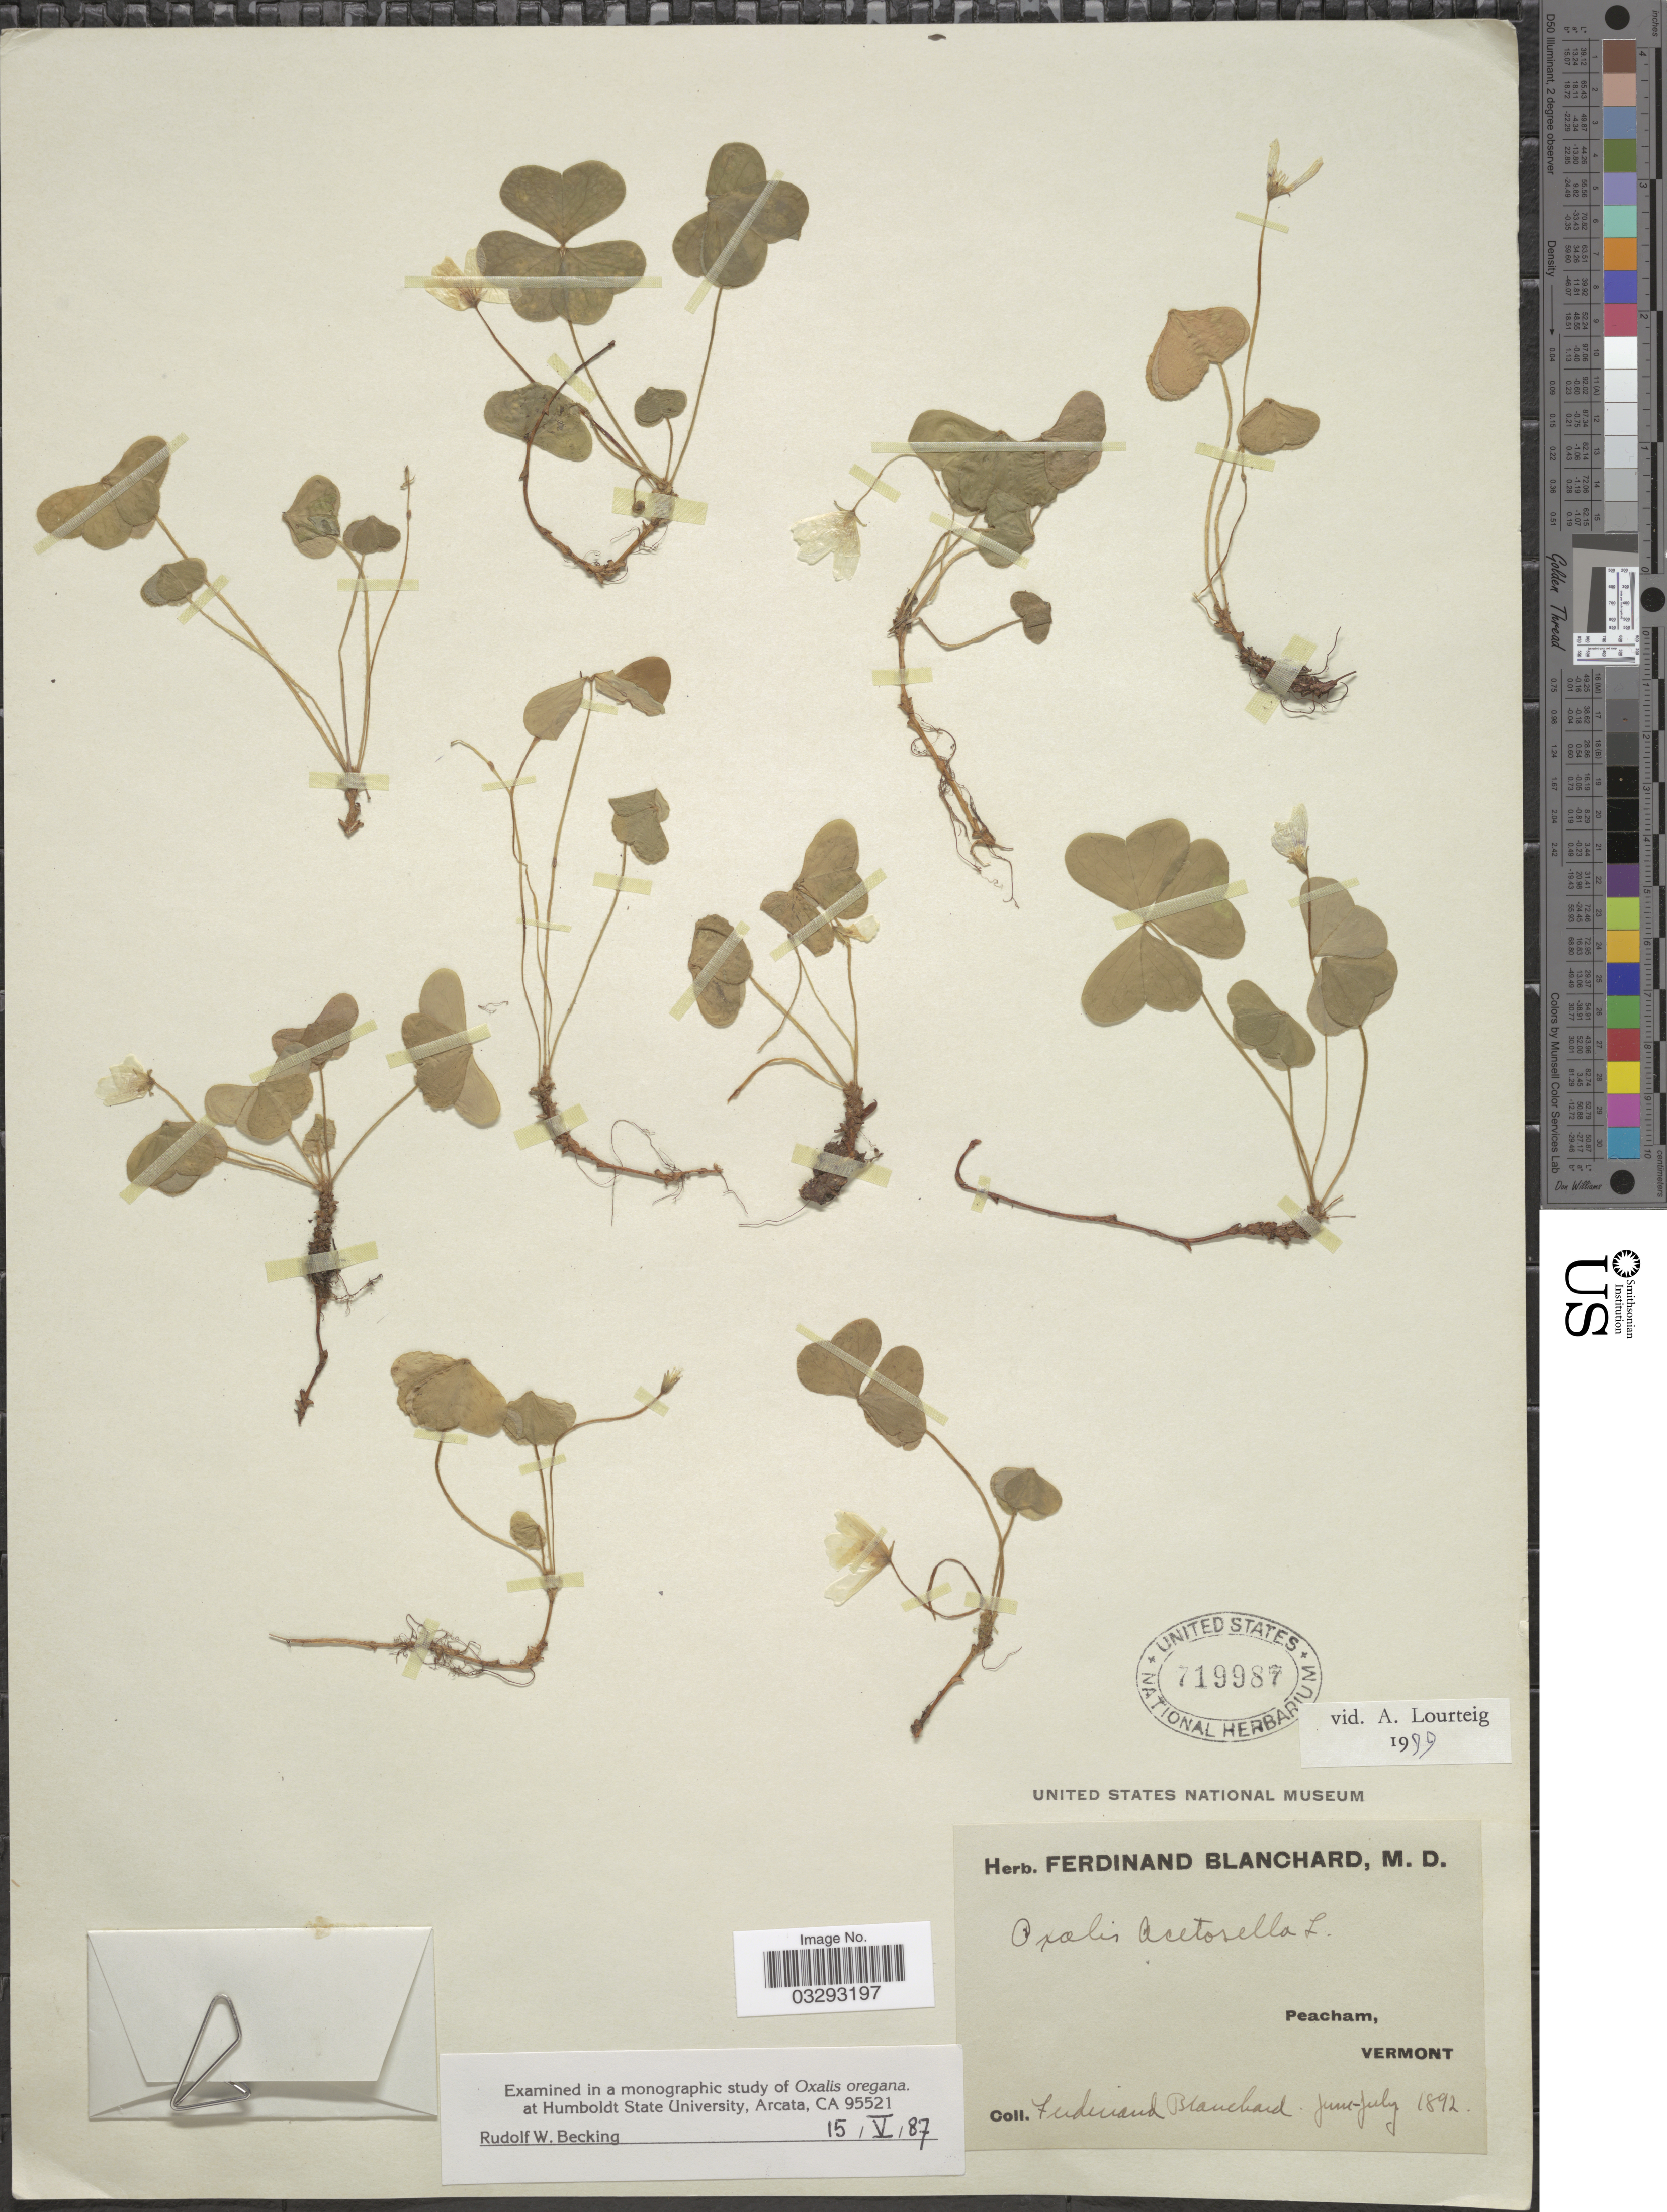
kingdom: Plantae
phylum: Tracheophyta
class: Magnoliopsida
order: Oxalidales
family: Oxalidaceae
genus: Oxalis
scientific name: Oxalis acetosella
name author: L.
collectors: F. Blanchard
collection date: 1892-06/1892-07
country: United States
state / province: Vermont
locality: Peacham.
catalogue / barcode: US 719987